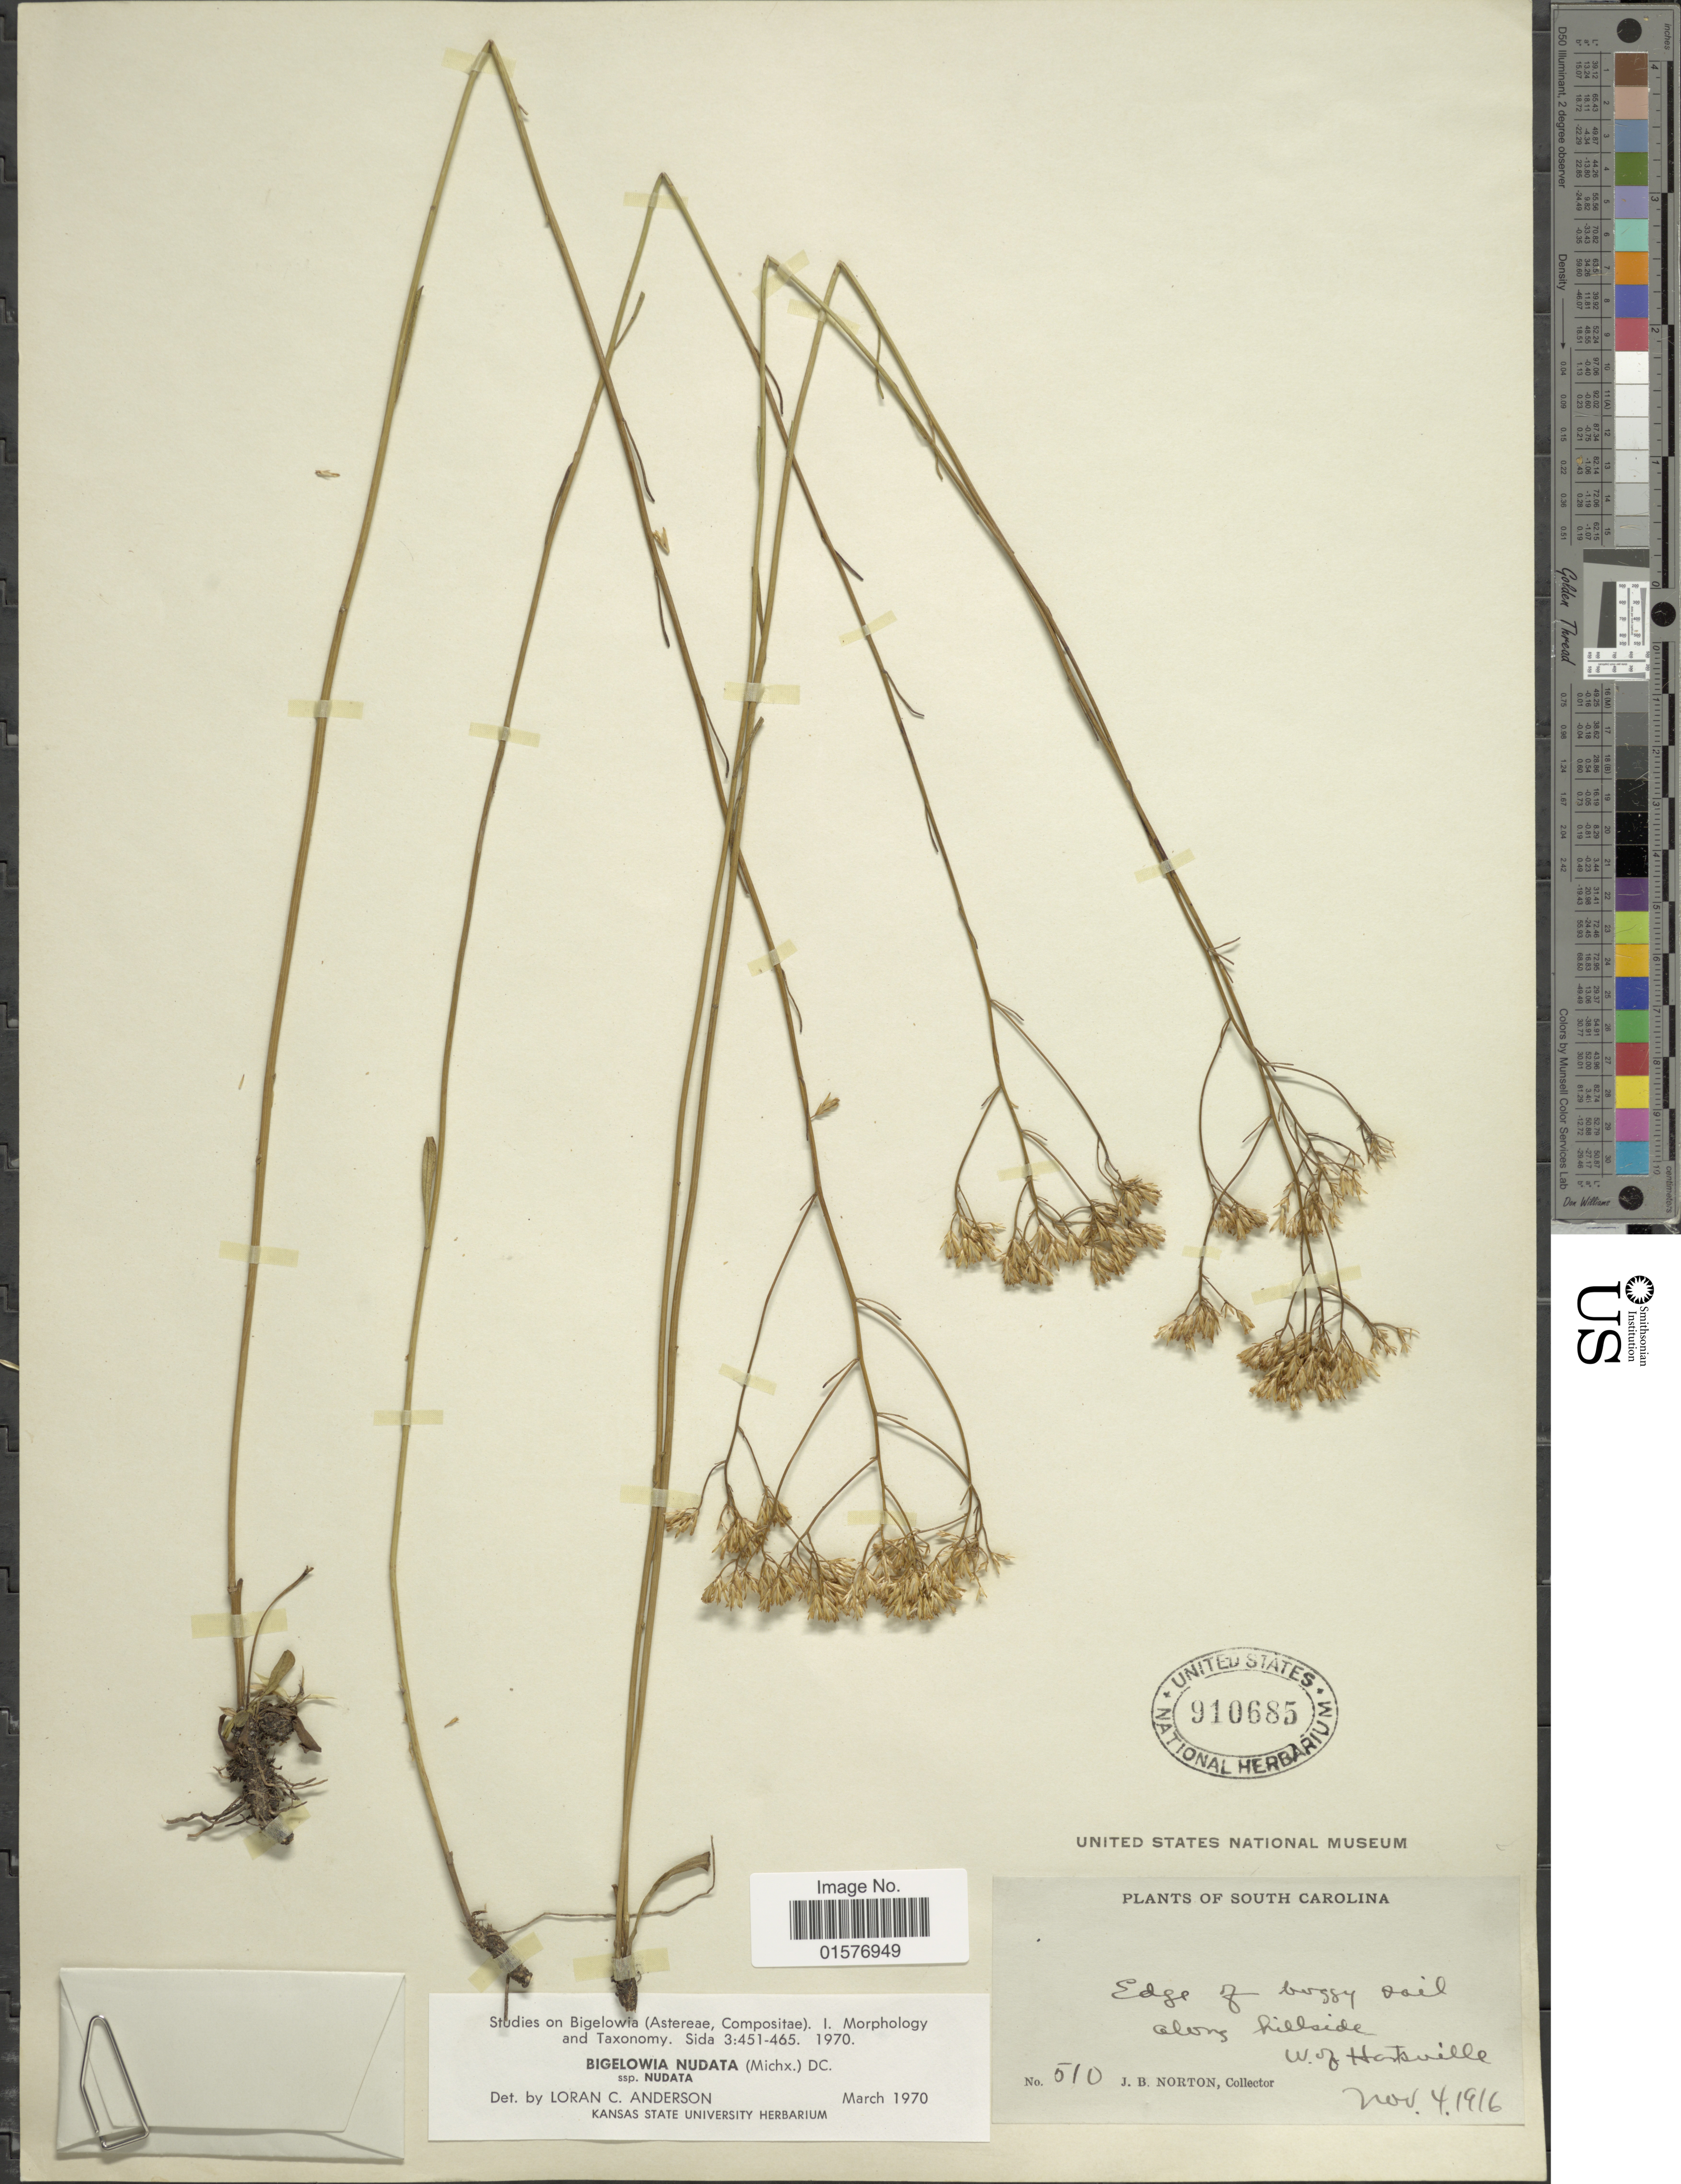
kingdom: Plantae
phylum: Tracheophyta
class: Magnoliopsida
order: Asterales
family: Asteraceae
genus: Bigelowia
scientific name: Bigelowia nudata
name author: (Michx.) DC.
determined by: Urbatsch, Lowell E., Curator (LSU), Louisiana State University (UNITED STATES)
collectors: J. B. Norton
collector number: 510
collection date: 1916-11-04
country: United States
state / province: South Carolina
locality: South Carolina, Edge of boggy soil, along hillside, W. of Hatsville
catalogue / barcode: US 910685